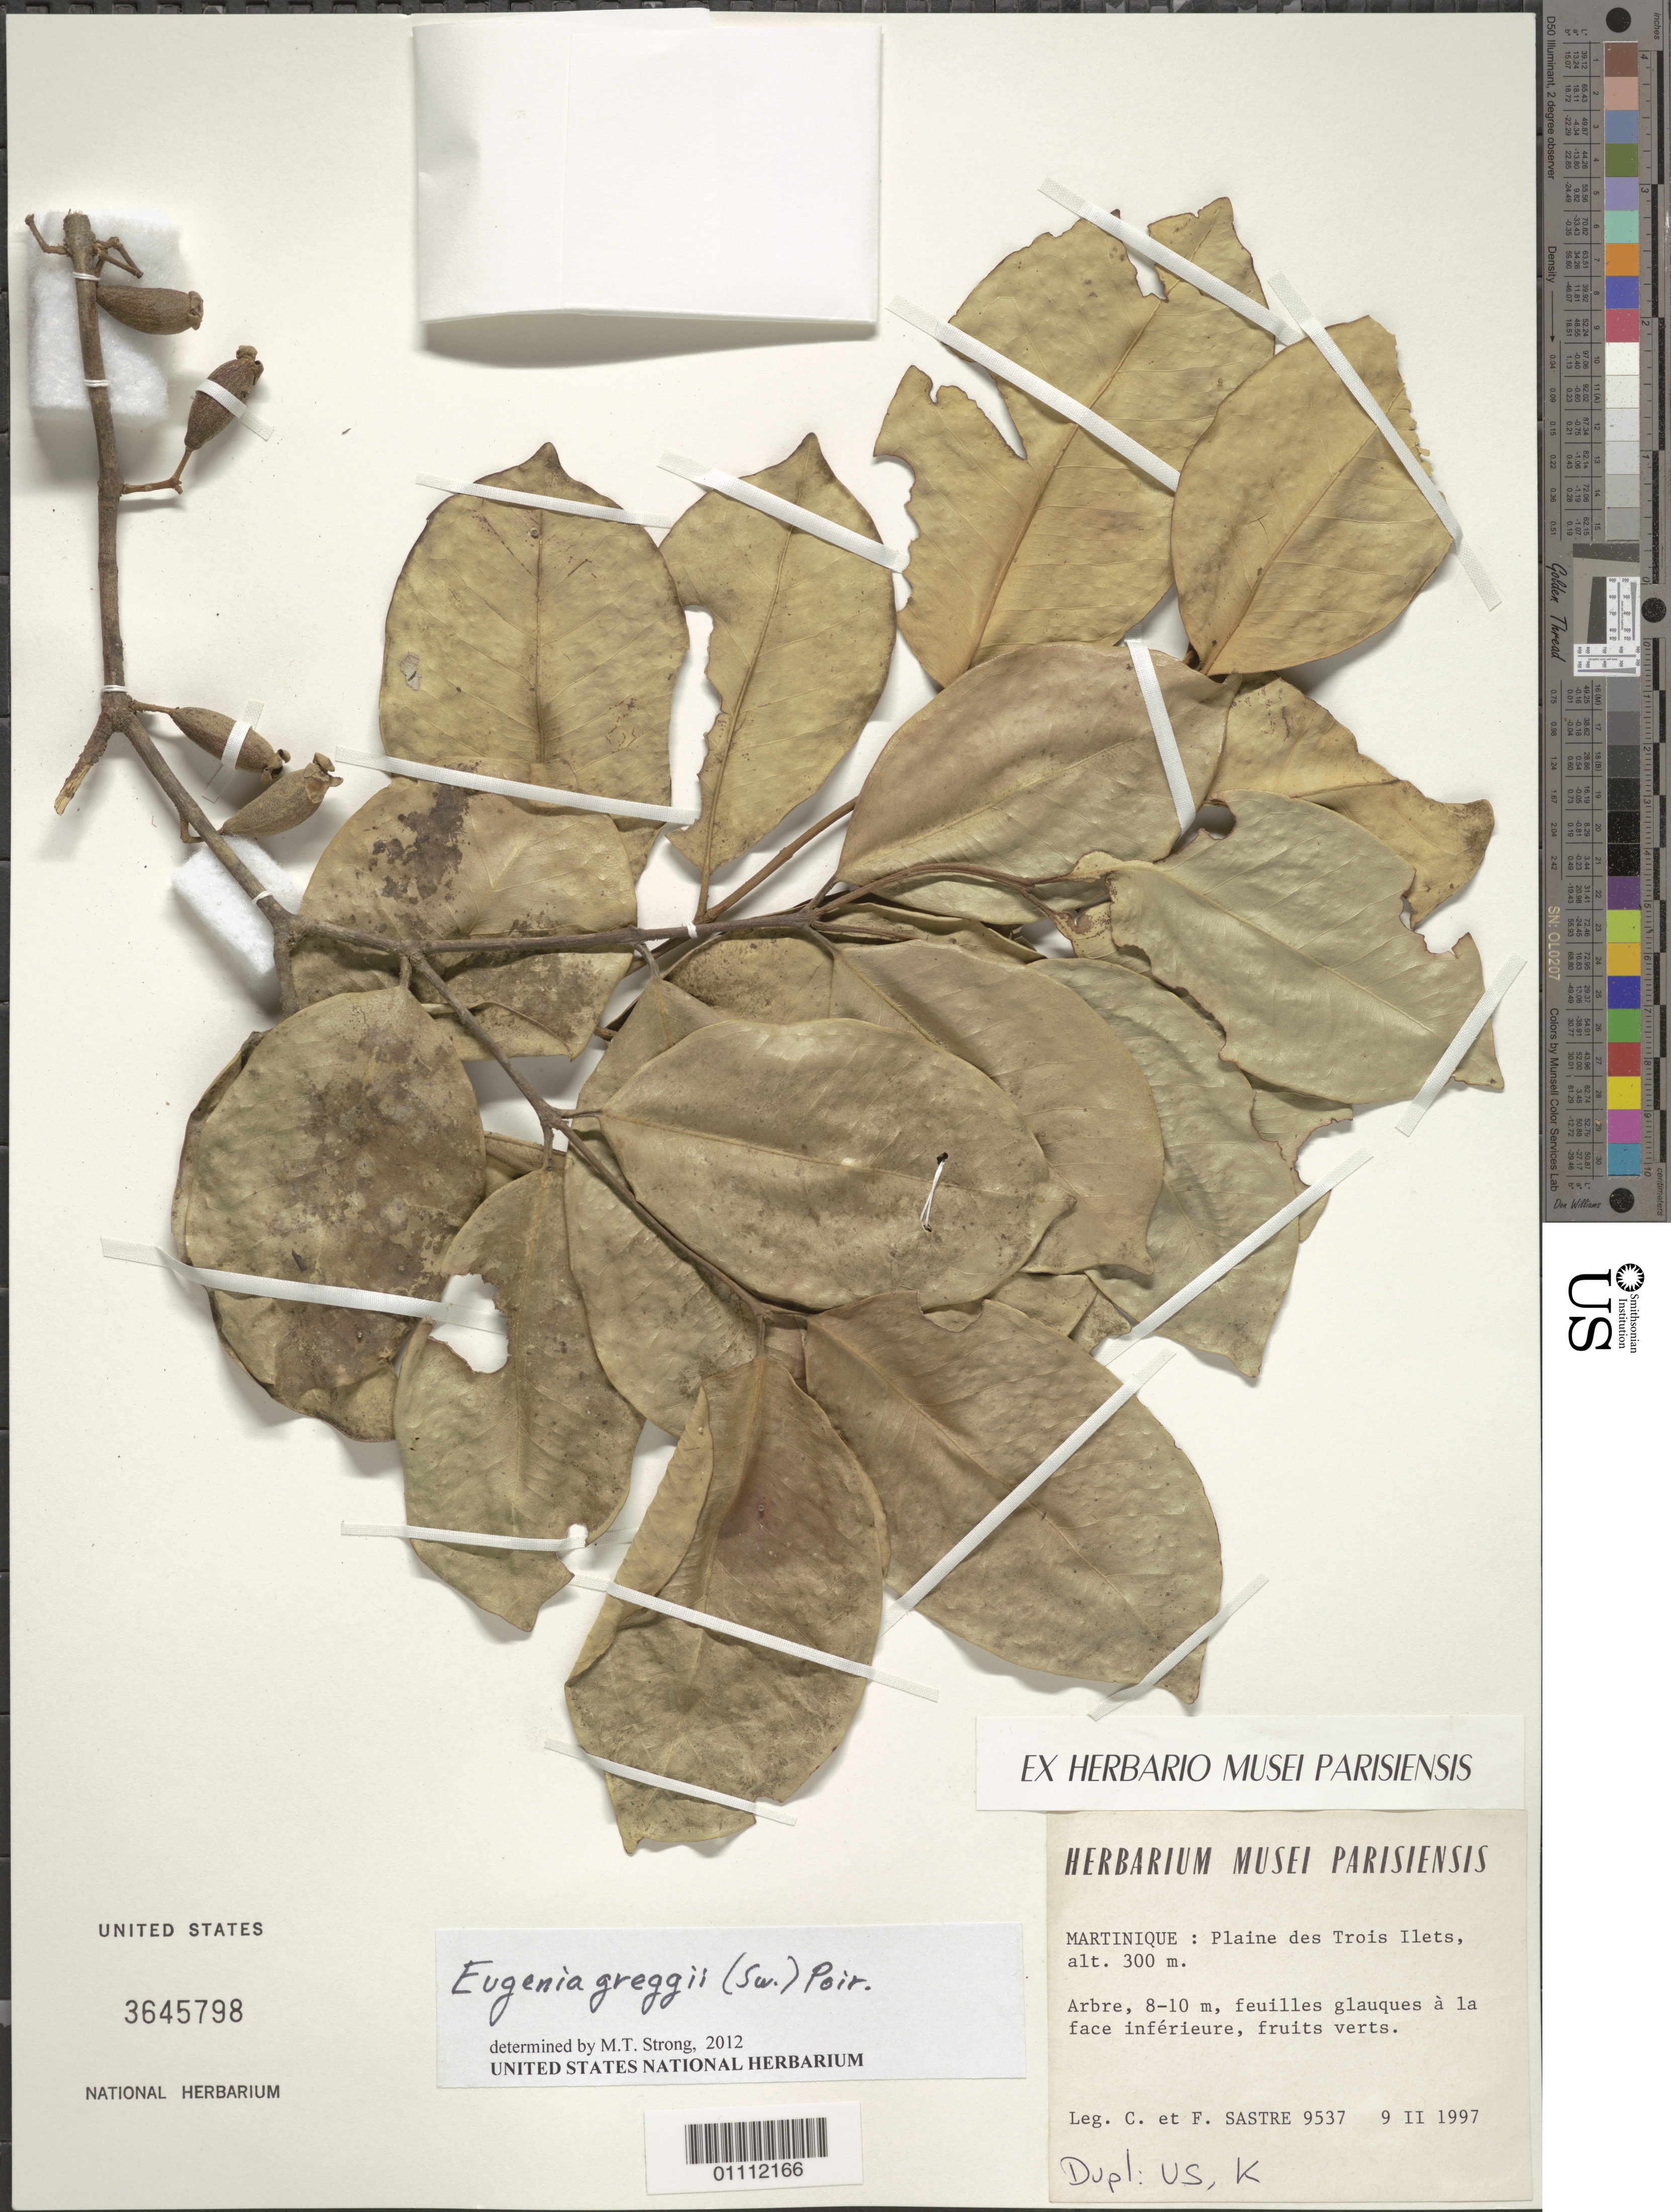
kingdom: Plantae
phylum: Tracheophyta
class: Magnoliopsida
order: Myrtales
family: Myrtaceae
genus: Eugenia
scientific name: Eugenia gregii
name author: (Sw.) Poir.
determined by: Strong, M. T., (US), Smithsonian Institution - National Museum of Natural History (UNITED STATES)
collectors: C. H. L. Sastre & F. Sastre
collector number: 9537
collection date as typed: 09 Feb 1997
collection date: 1997-02-09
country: Martinique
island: Martinique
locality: Plaine des Trois Ilets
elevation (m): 300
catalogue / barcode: US 3645798